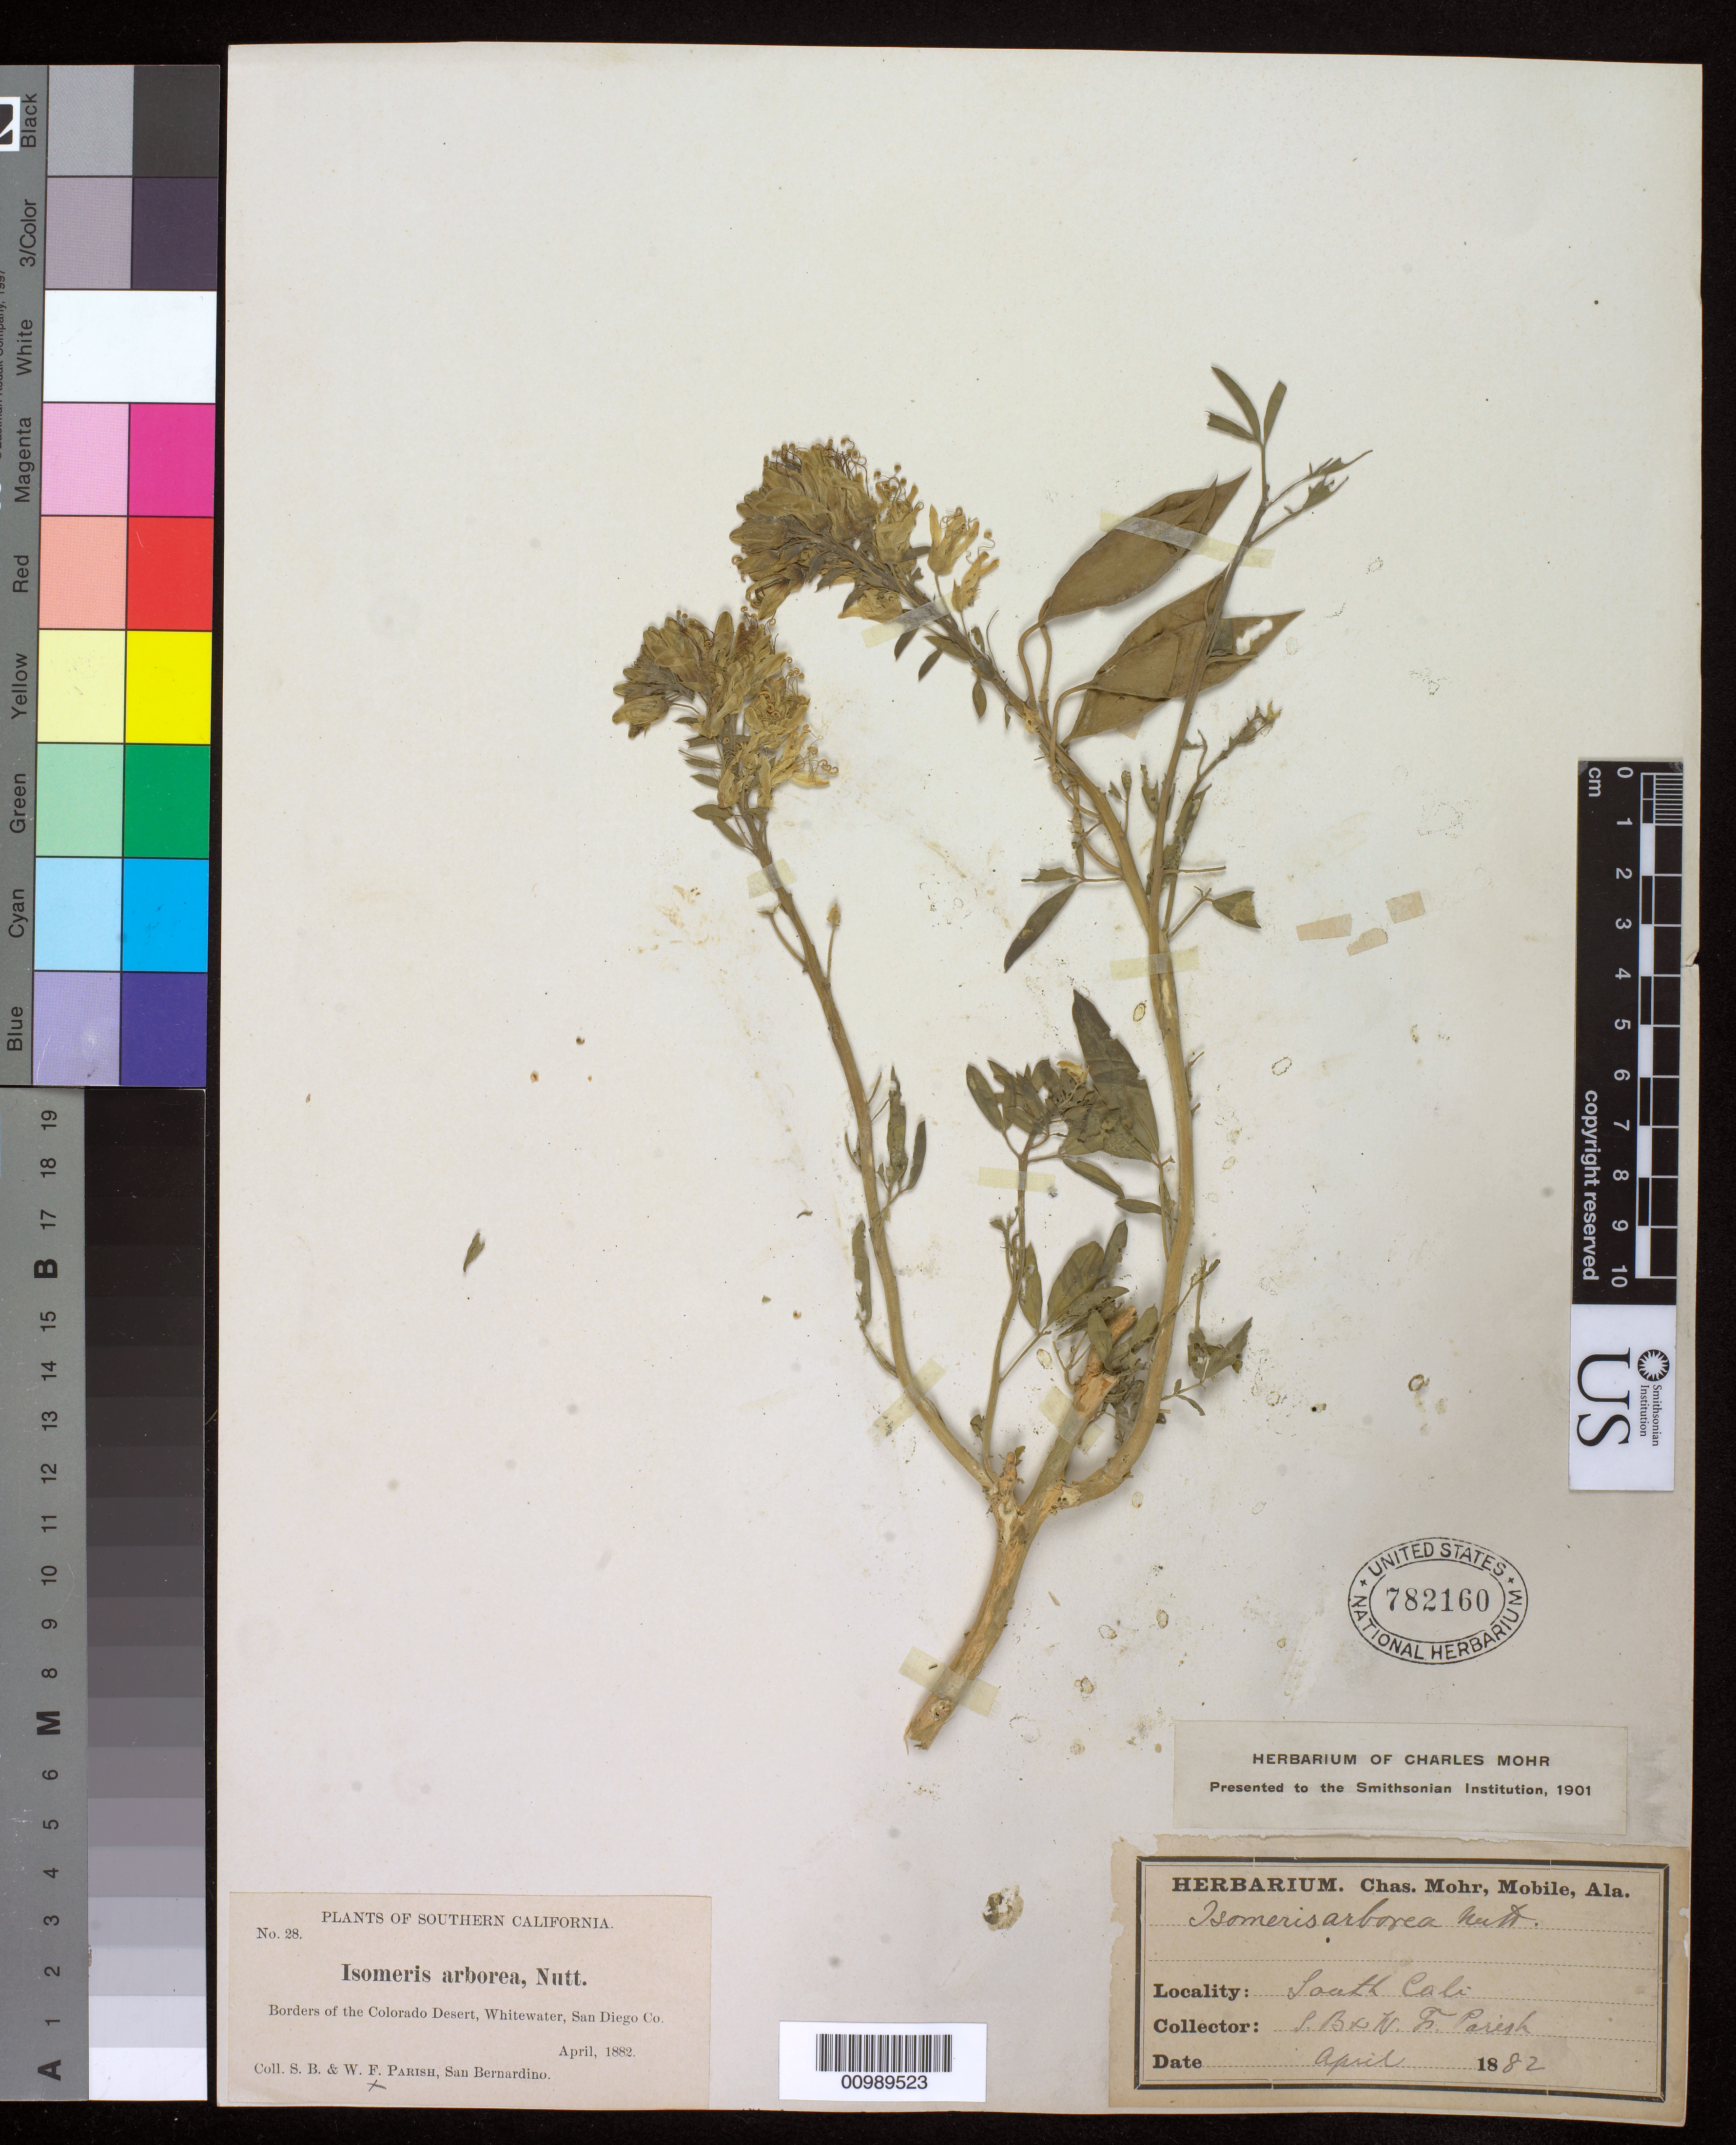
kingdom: Plantae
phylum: Tracheophyta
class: Magnoliopsida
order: Brassicales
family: Cleomaceae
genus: Cleomella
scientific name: Cleomella arborea var. angustata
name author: (Parish) Roalson & J.C. Hall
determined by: Strong, Mark T., (BOT), Smithsonian Institution - National Museum of Natural History (UNITED STATES)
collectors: S. B. Parish & W. F. Parish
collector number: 28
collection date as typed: Apr 1882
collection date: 1882-04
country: United States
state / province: California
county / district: Riverside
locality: Borders of the Colorado Desert, Whitewater, San Diego Co.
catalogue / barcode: US 782160